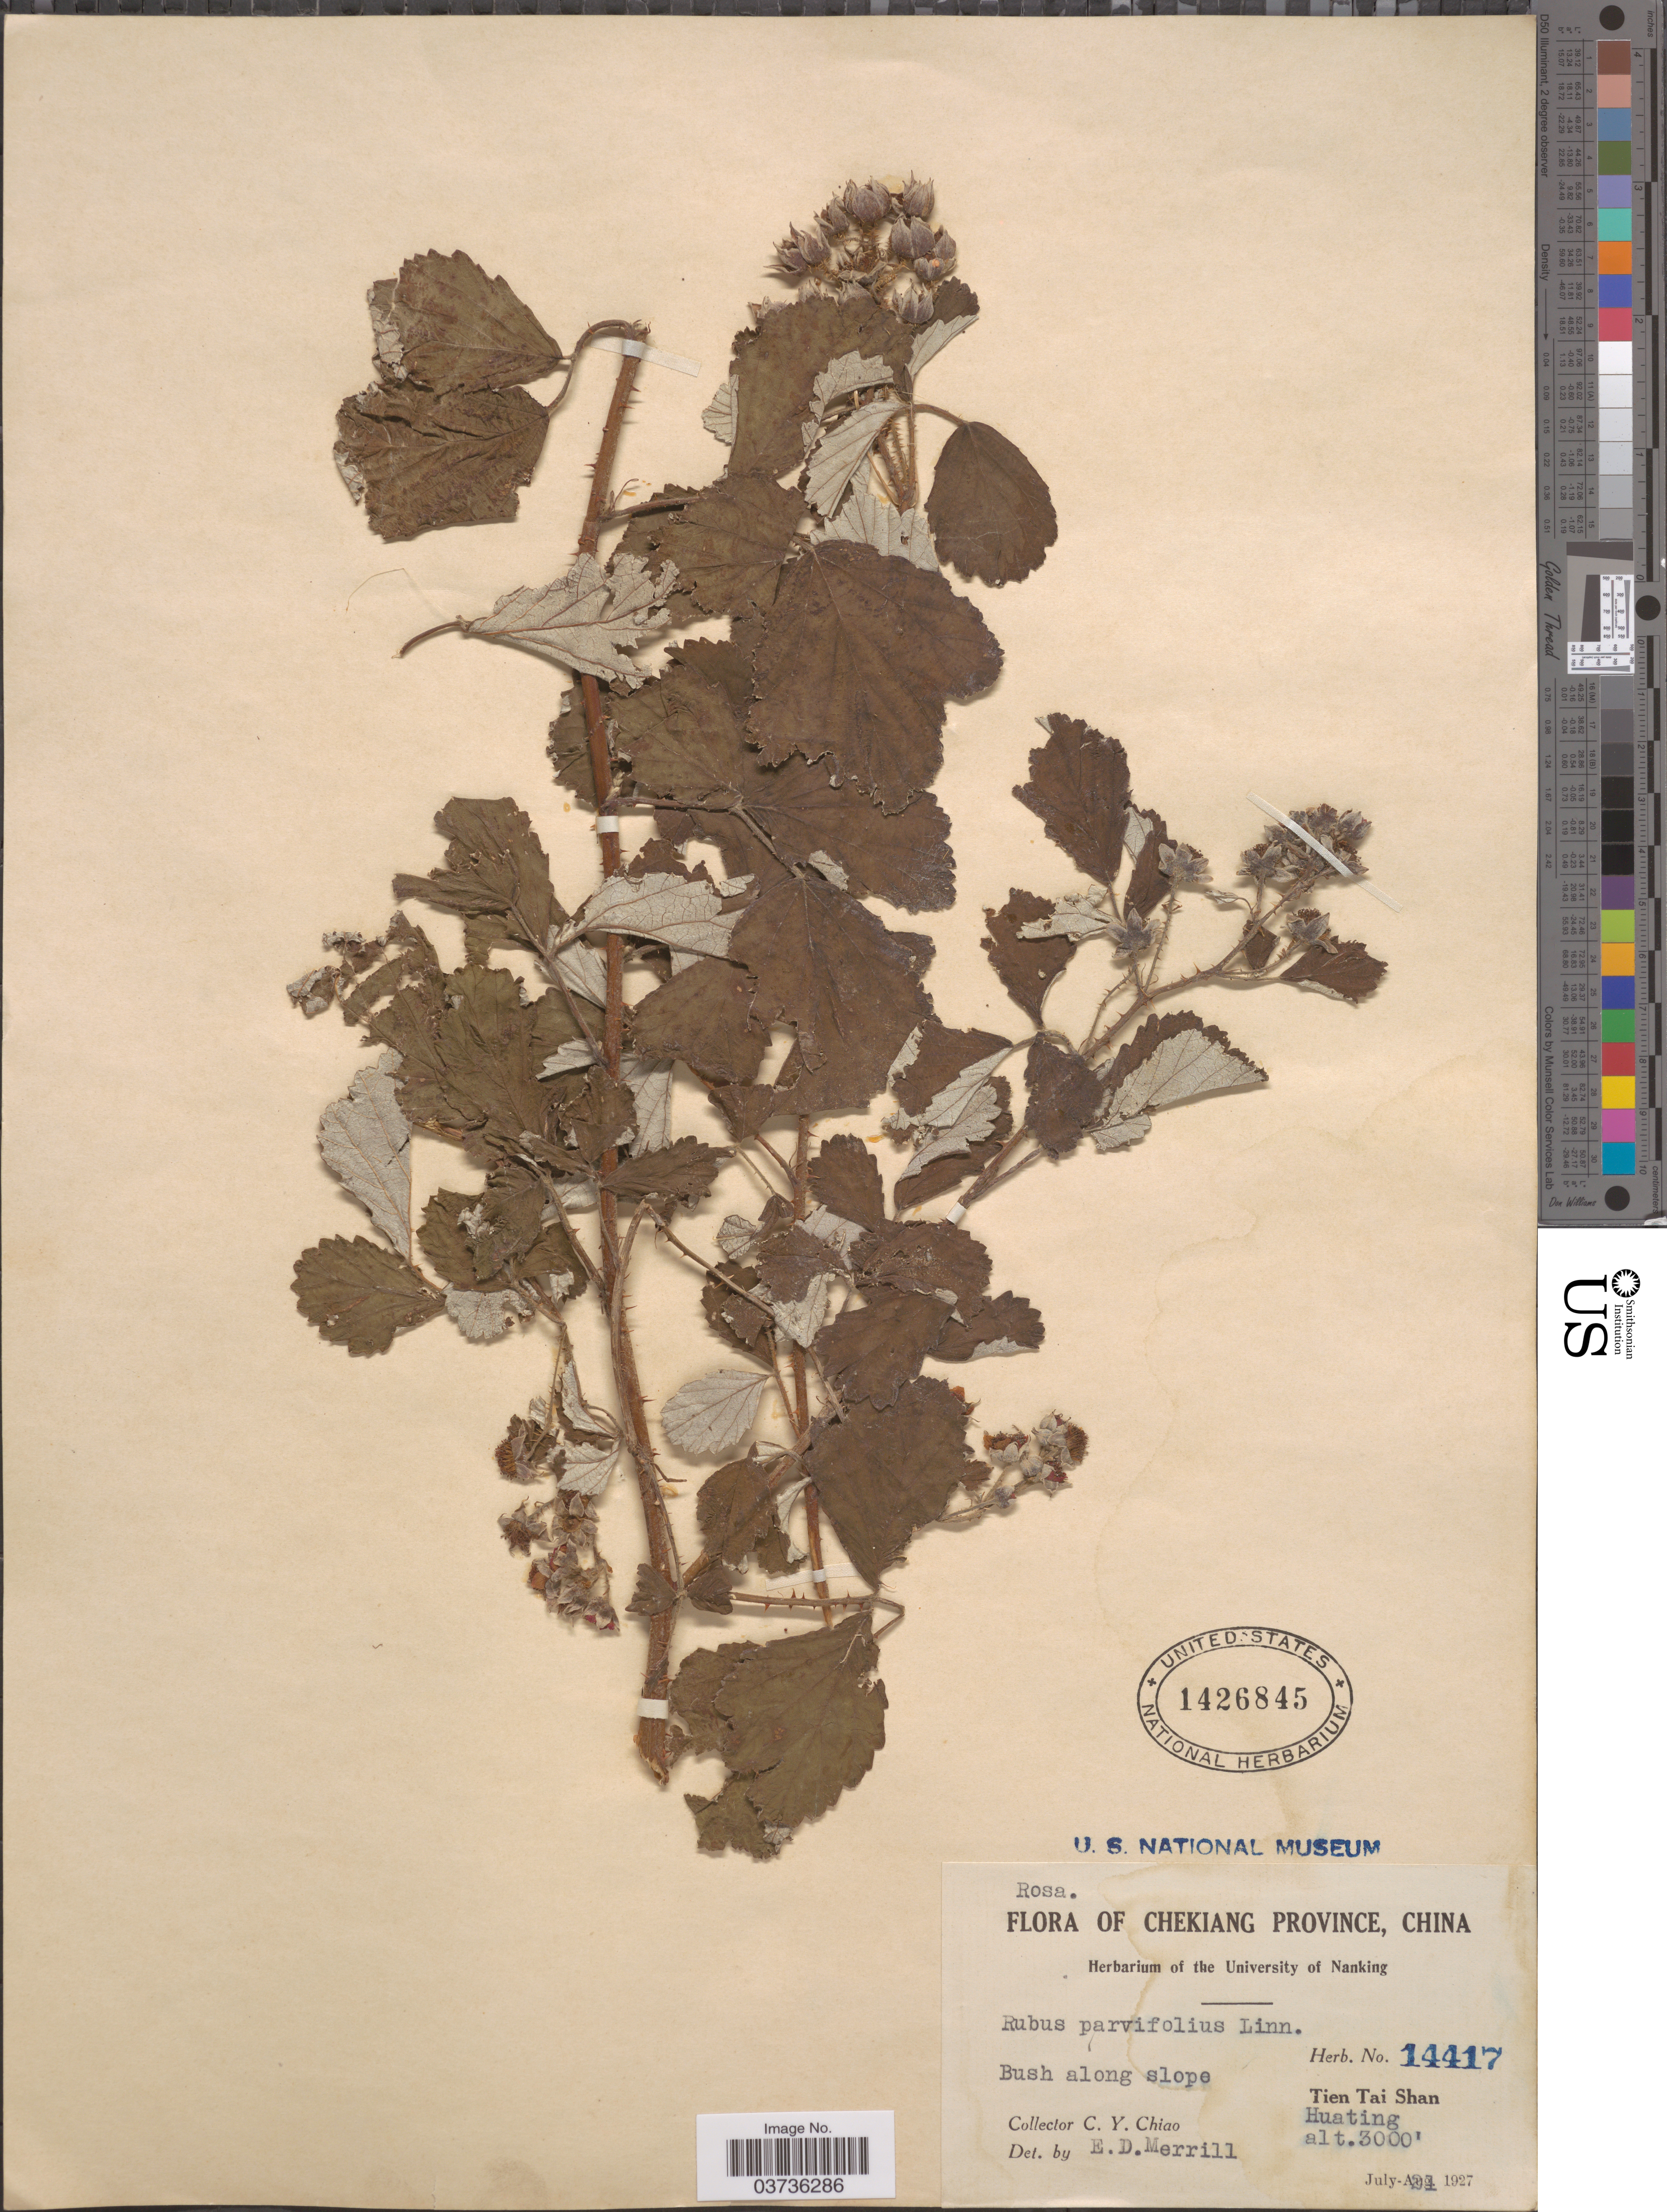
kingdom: Plantae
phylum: Tracheophyta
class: Magnoliopsida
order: Rosales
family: Rosaceae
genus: Rubus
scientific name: Rubus parvifolius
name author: L.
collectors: C. Y. Chiao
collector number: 14417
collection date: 1927-07-21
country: China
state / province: Zhejiang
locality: Chekiang Province. Tien Tai Shan. Huating.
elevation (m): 914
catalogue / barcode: US 1426845